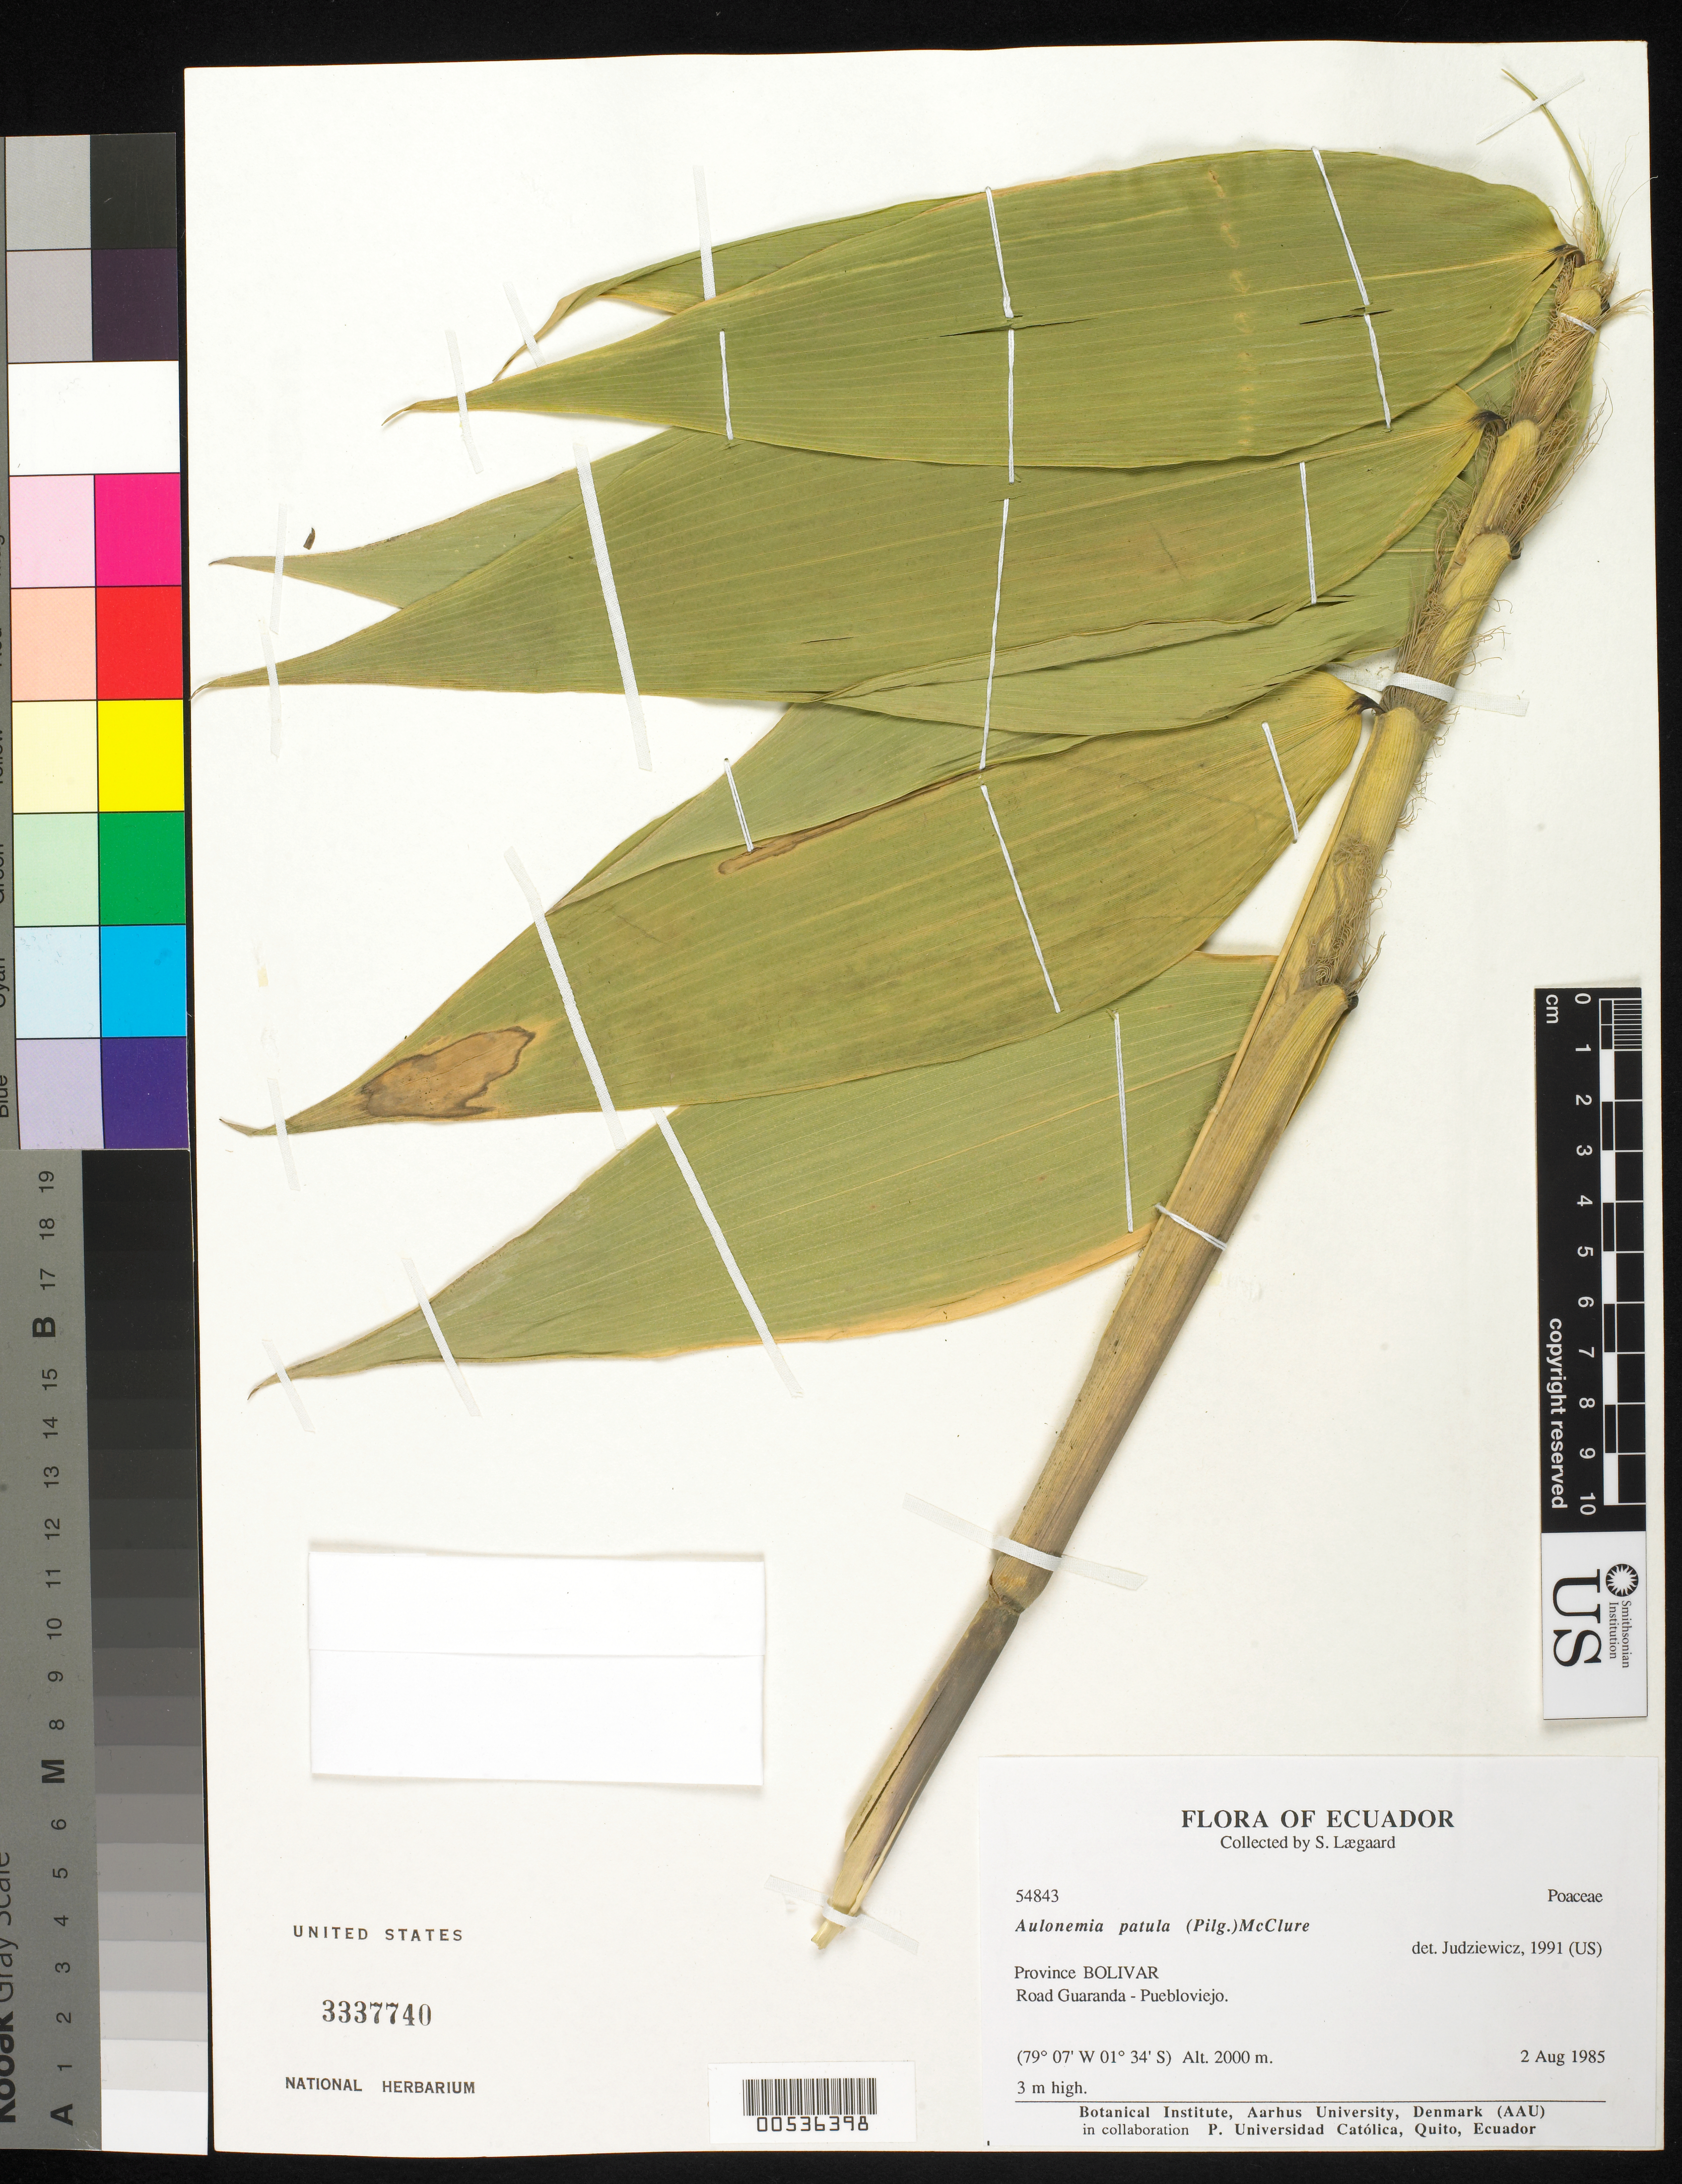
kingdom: Plantae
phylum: Tracheophyta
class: Liliopsida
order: Poales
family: Poaceae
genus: Aulonemia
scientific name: Aulonemia patula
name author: (Pilg.) McClure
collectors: S. Lægaard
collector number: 54843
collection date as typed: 02 Aug 1985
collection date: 1985-08-02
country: Ecuador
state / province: Bolívar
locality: Road Guaranda - Pueblo Viejo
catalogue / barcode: US 3337740